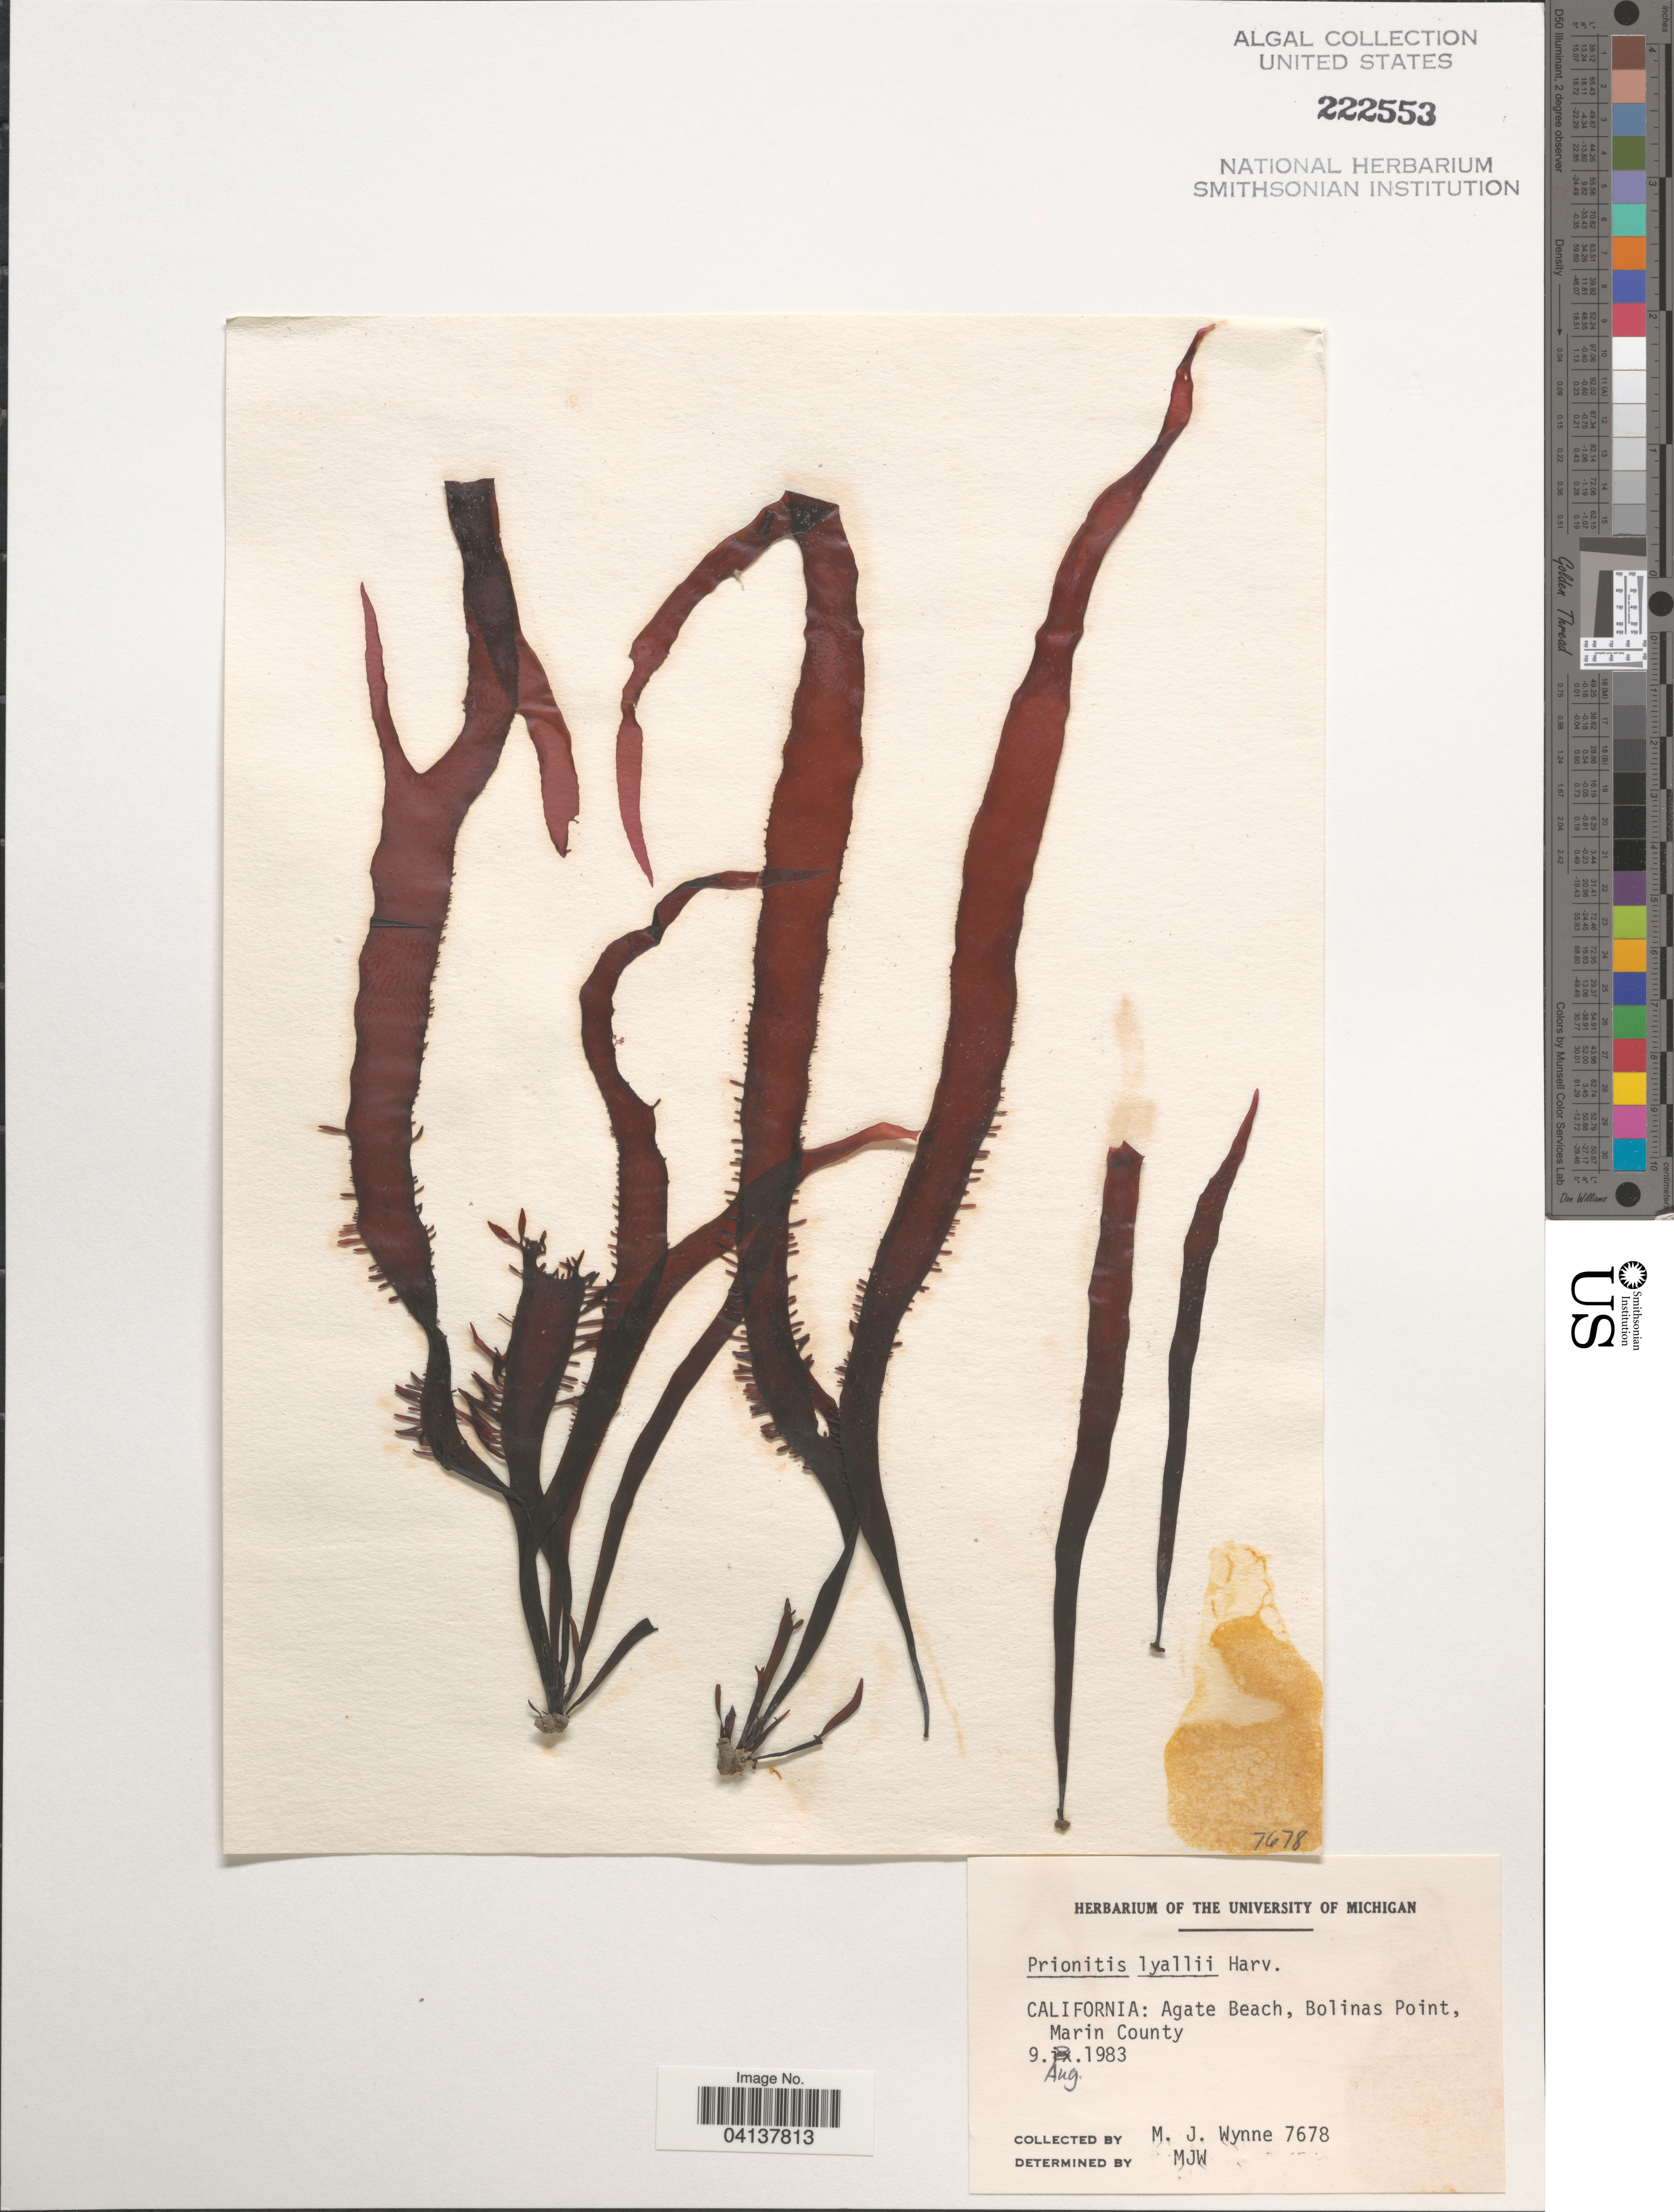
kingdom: Plantae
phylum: Rhodophyta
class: Florideophyceae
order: Cryptonemiales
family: Cryptonemiaceae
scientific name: Prionitis sternbergii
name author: (C. Agardh) J. Agardh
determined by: Algae name updating Project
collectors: M.J. Wynne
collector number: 7678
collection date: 1983-08-09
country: United States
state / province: California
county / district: Marin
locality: Agate Beach, Bolinas Point, Marin County.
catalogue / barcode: US 222553